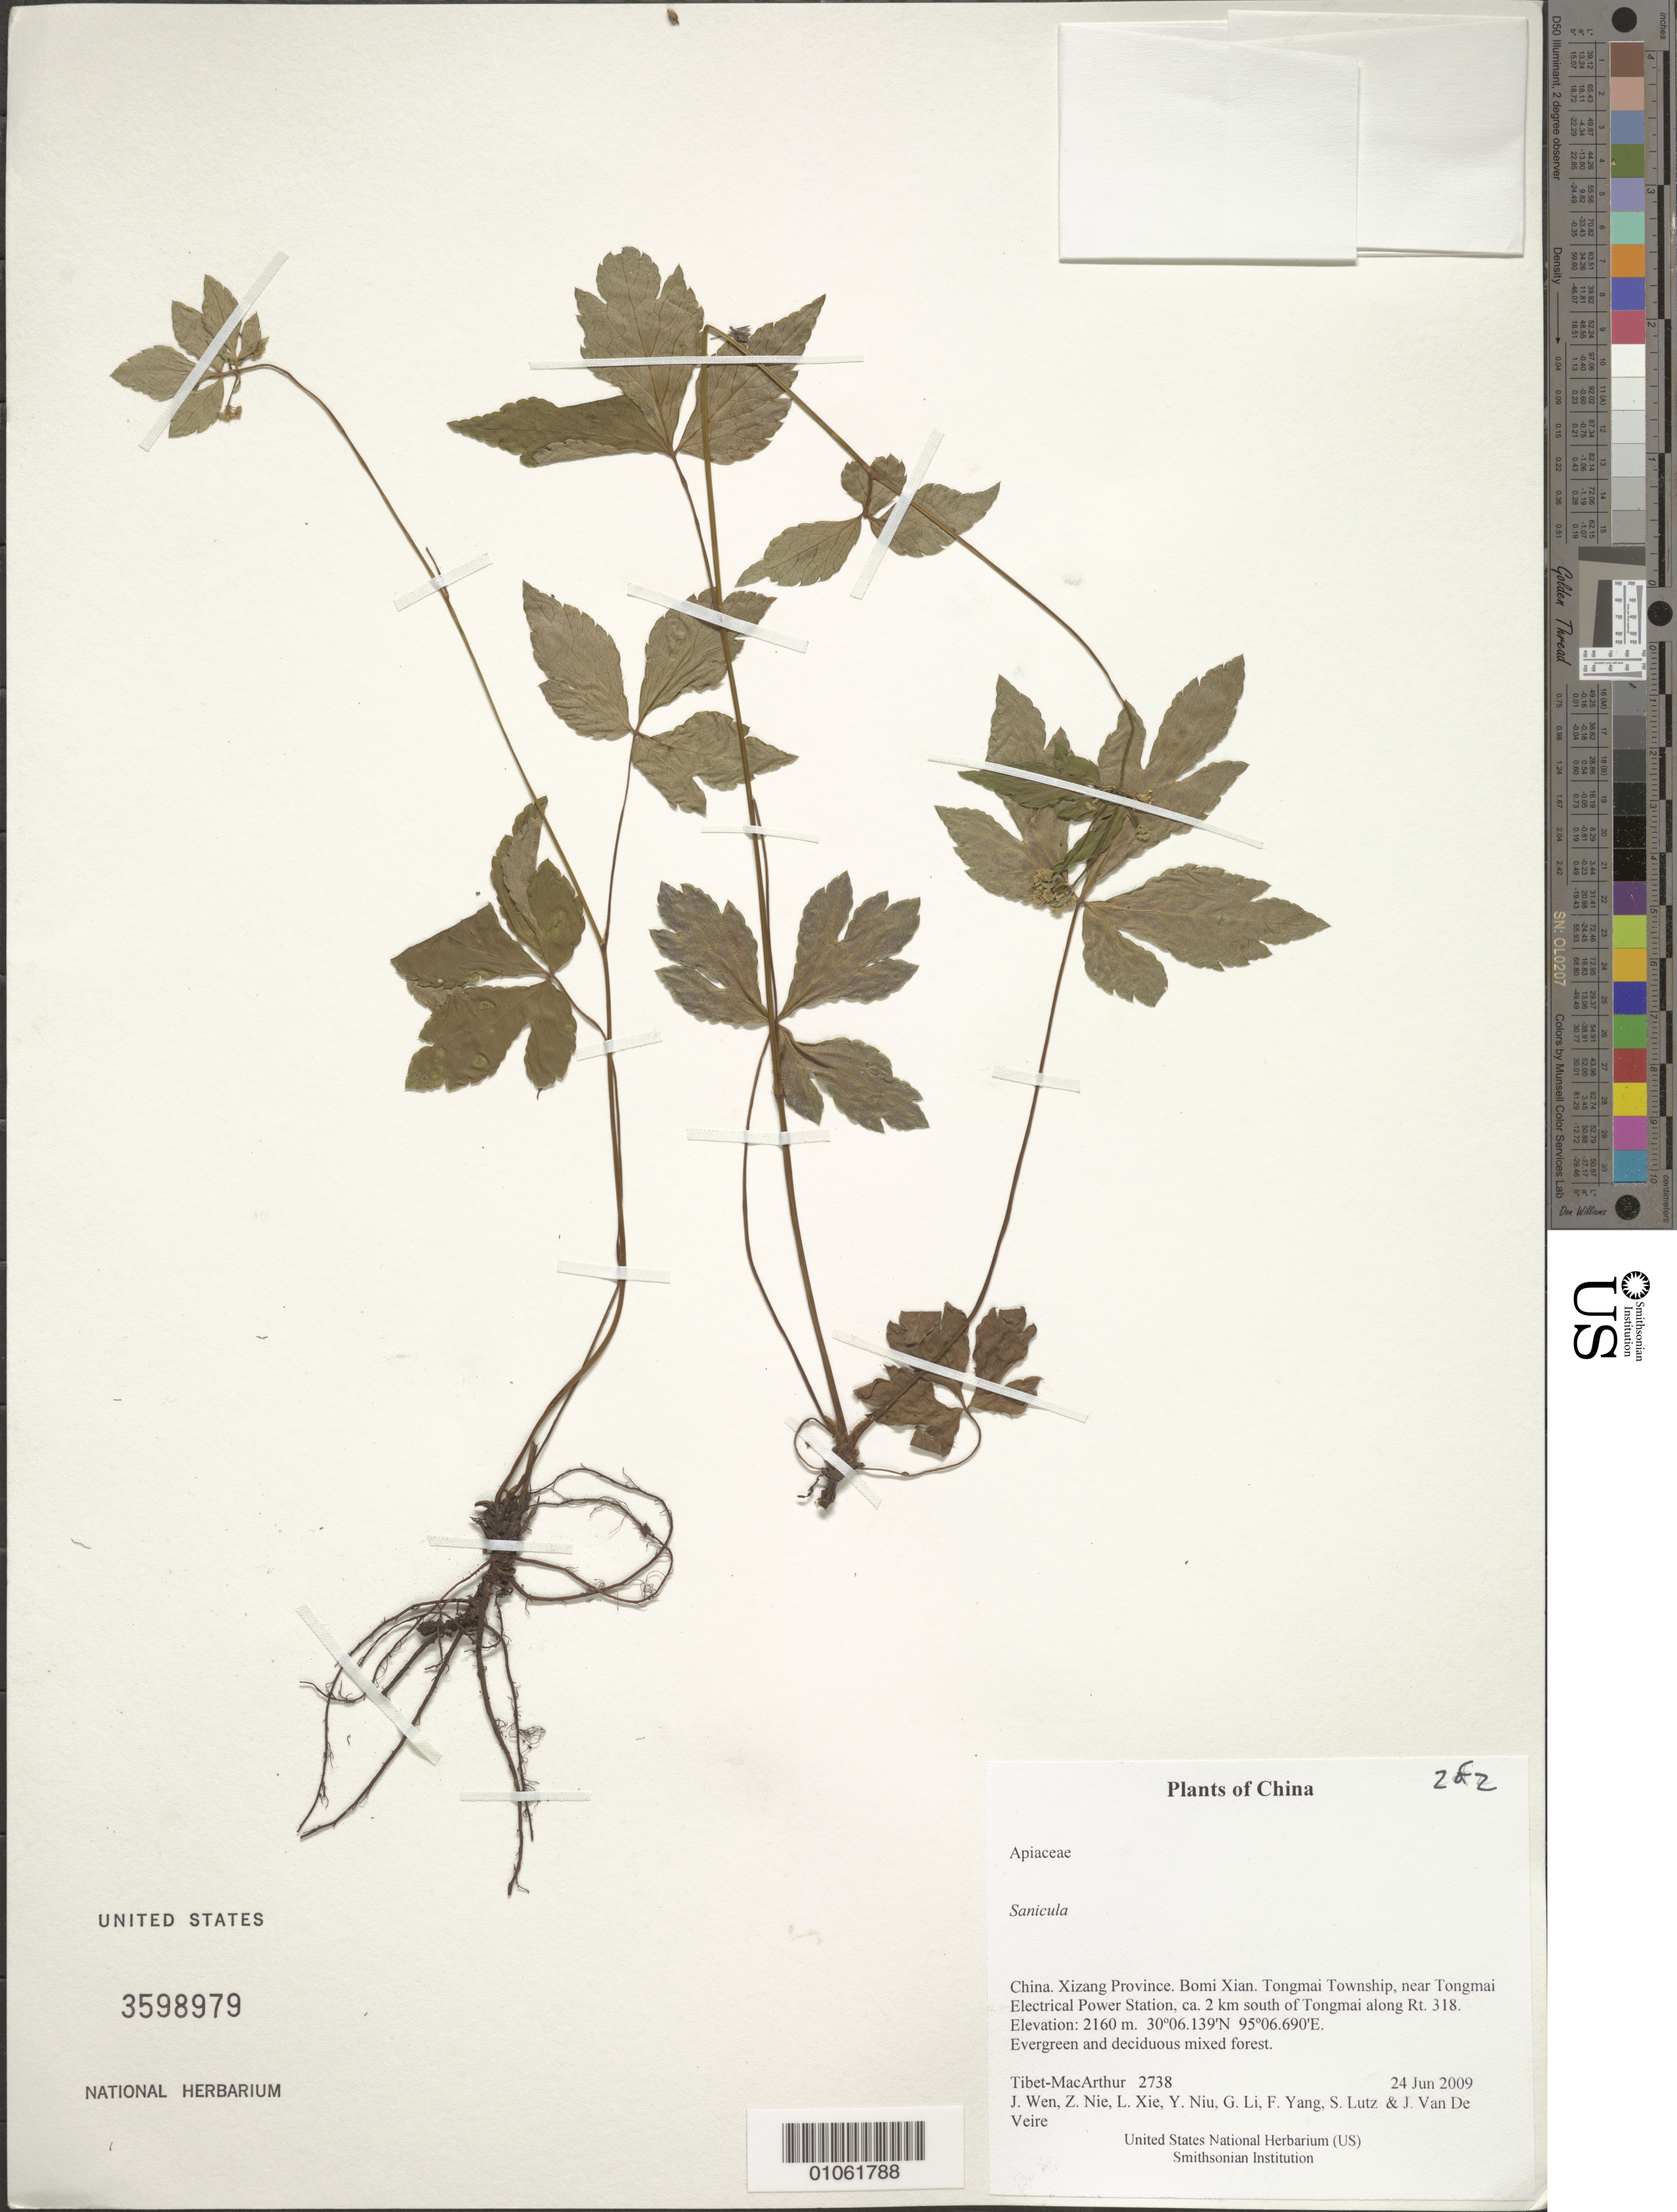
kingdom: Plantae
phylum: Tracheophyta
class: Magnoliopsida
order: Apiales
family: Apiaceae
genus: Sanicula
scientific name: Sanicula sp.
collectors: Tibet-MacArthur, J. Wen, Z. Nie, L. Xie & et al.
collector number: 2738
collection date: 2009-06-24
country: China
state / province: Xizang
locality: Bomi Xian. Tongmai Township, near Tongmai Electrical Power Station, ca. 2 km south of Tongmai along Rt. 318.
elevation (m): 2160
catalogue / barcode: US 3598979